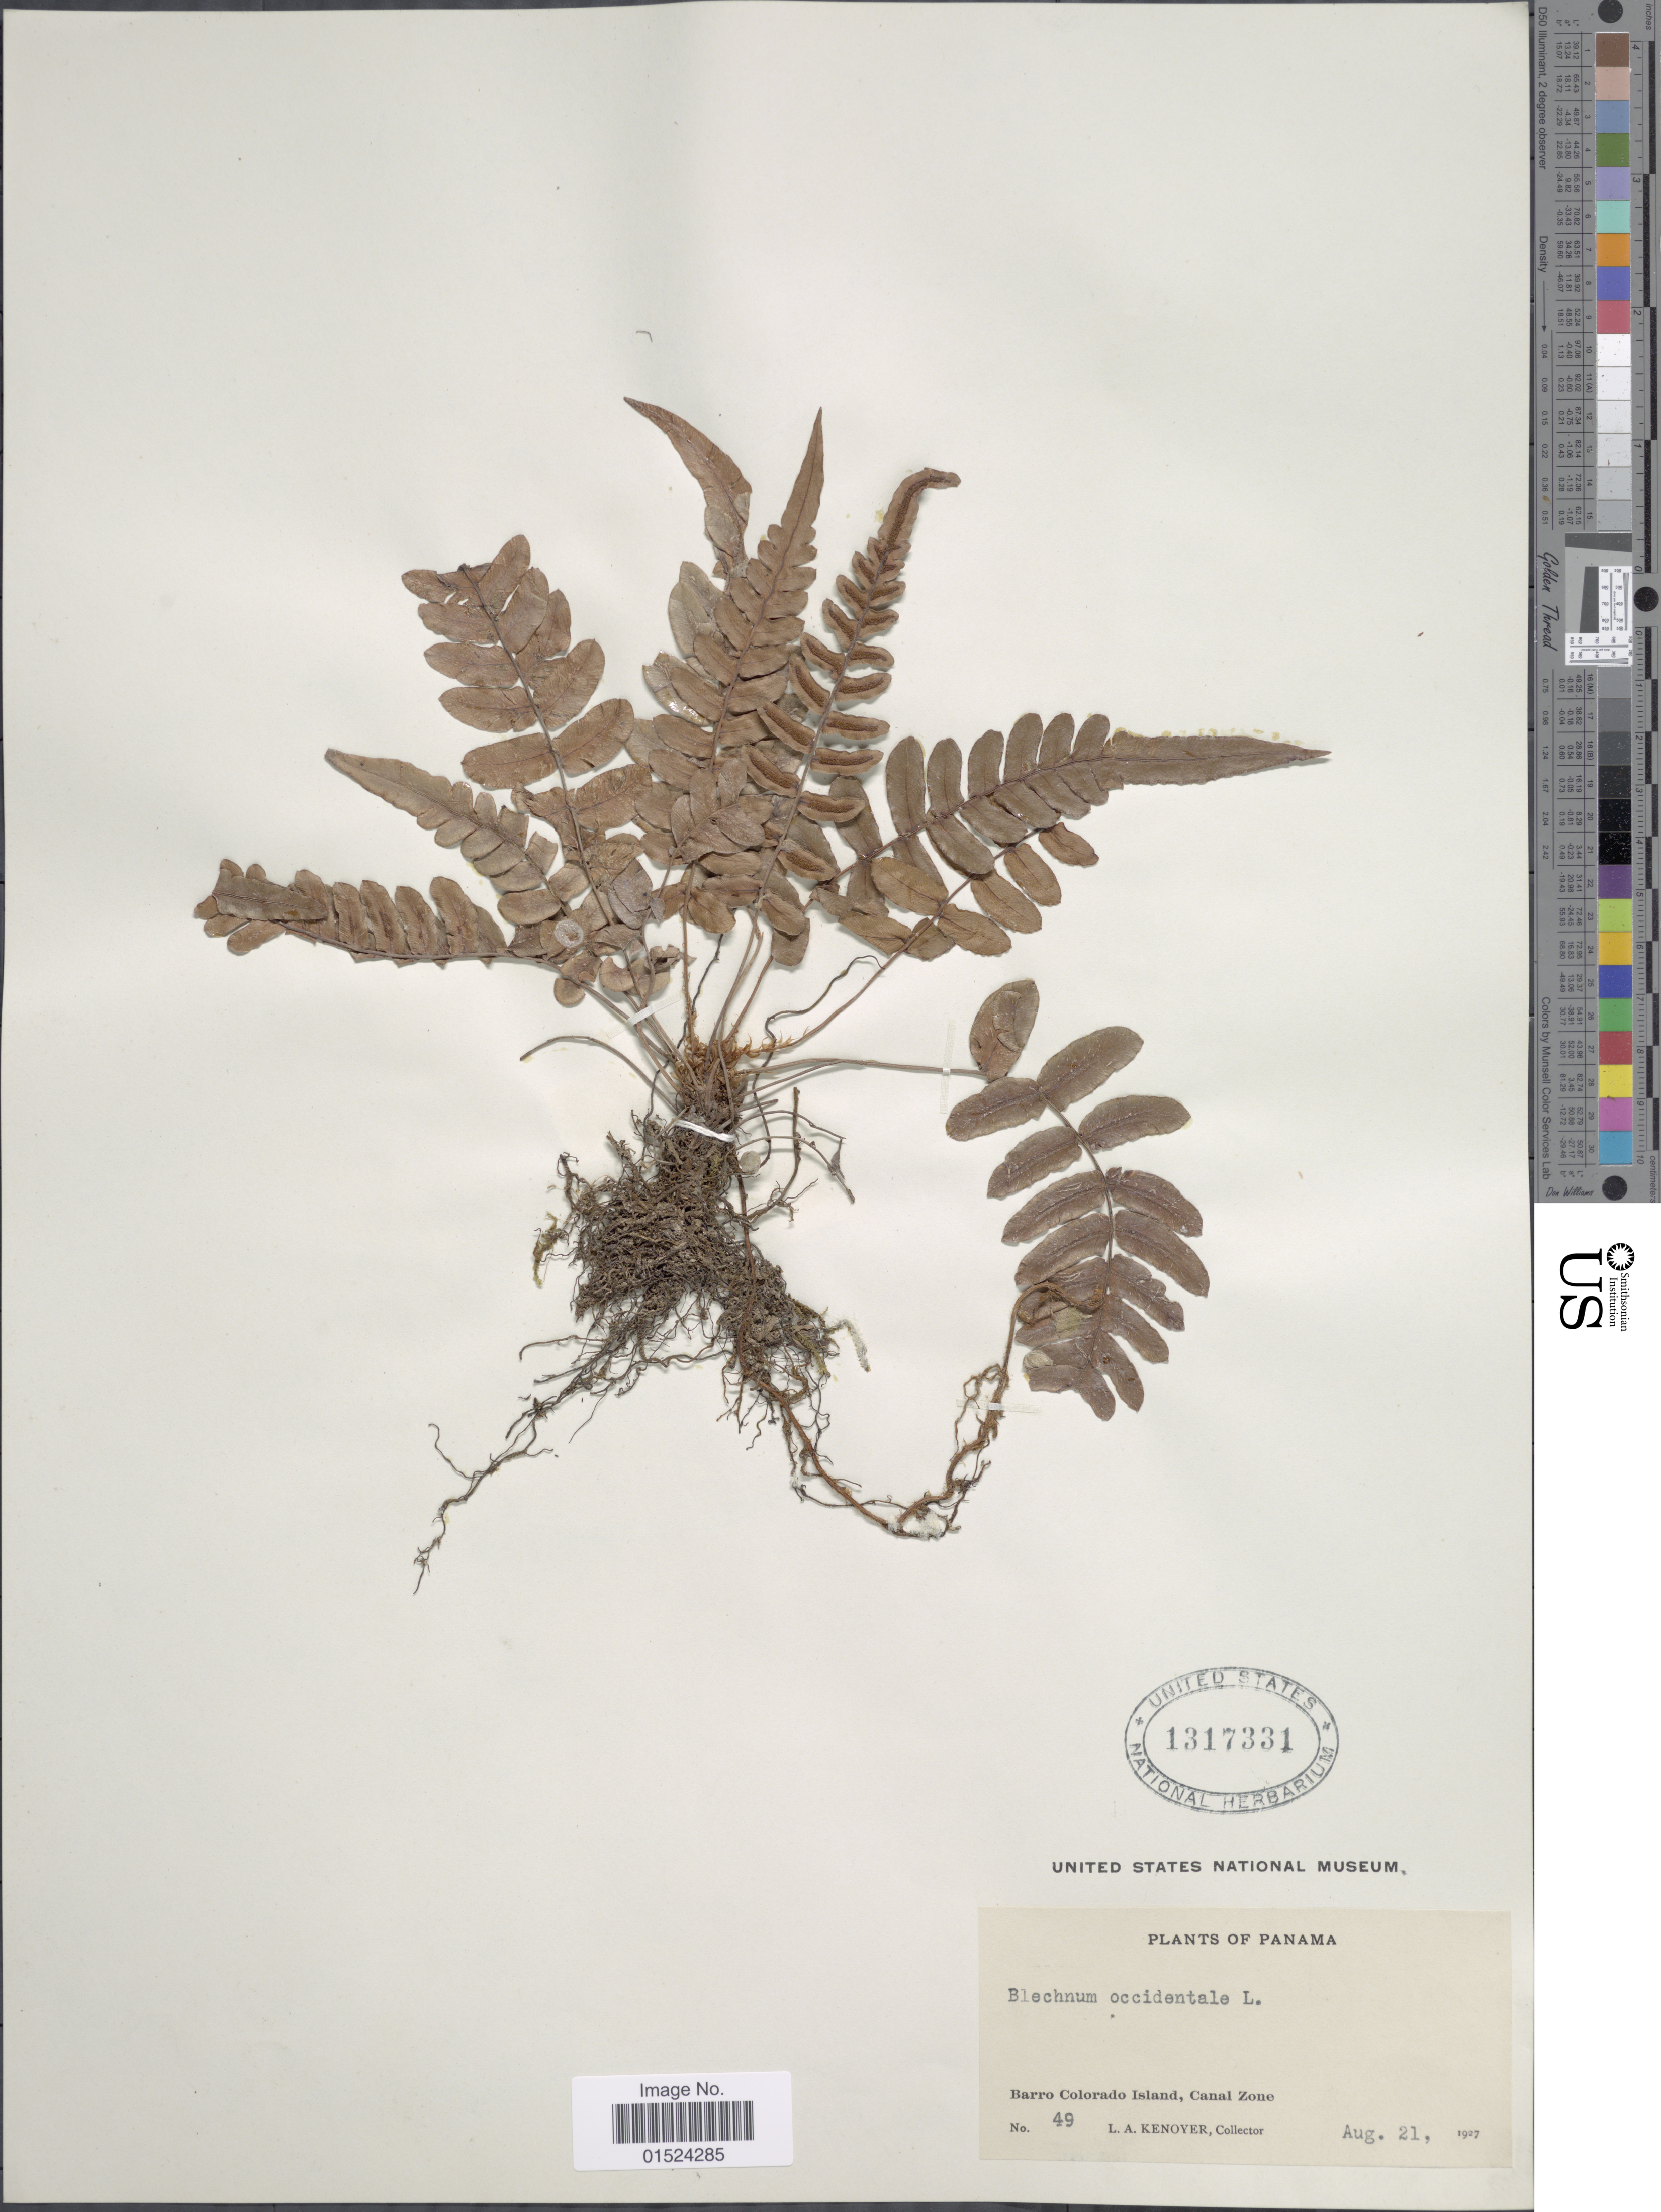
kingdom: Plantae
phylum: Tracheophyta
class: Polypodiopsida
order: Polypodiales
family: Blechnaceae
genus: Blechnum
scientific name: Blechnum occidentale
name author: L.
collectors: L. Kenover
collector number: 49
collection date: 1927-08-21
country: Panama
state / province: Panamá Oeste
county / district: Canal Zone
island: Barro Colorado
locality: Barro Colorado Island, Canal Zone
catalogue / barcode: US 1317331